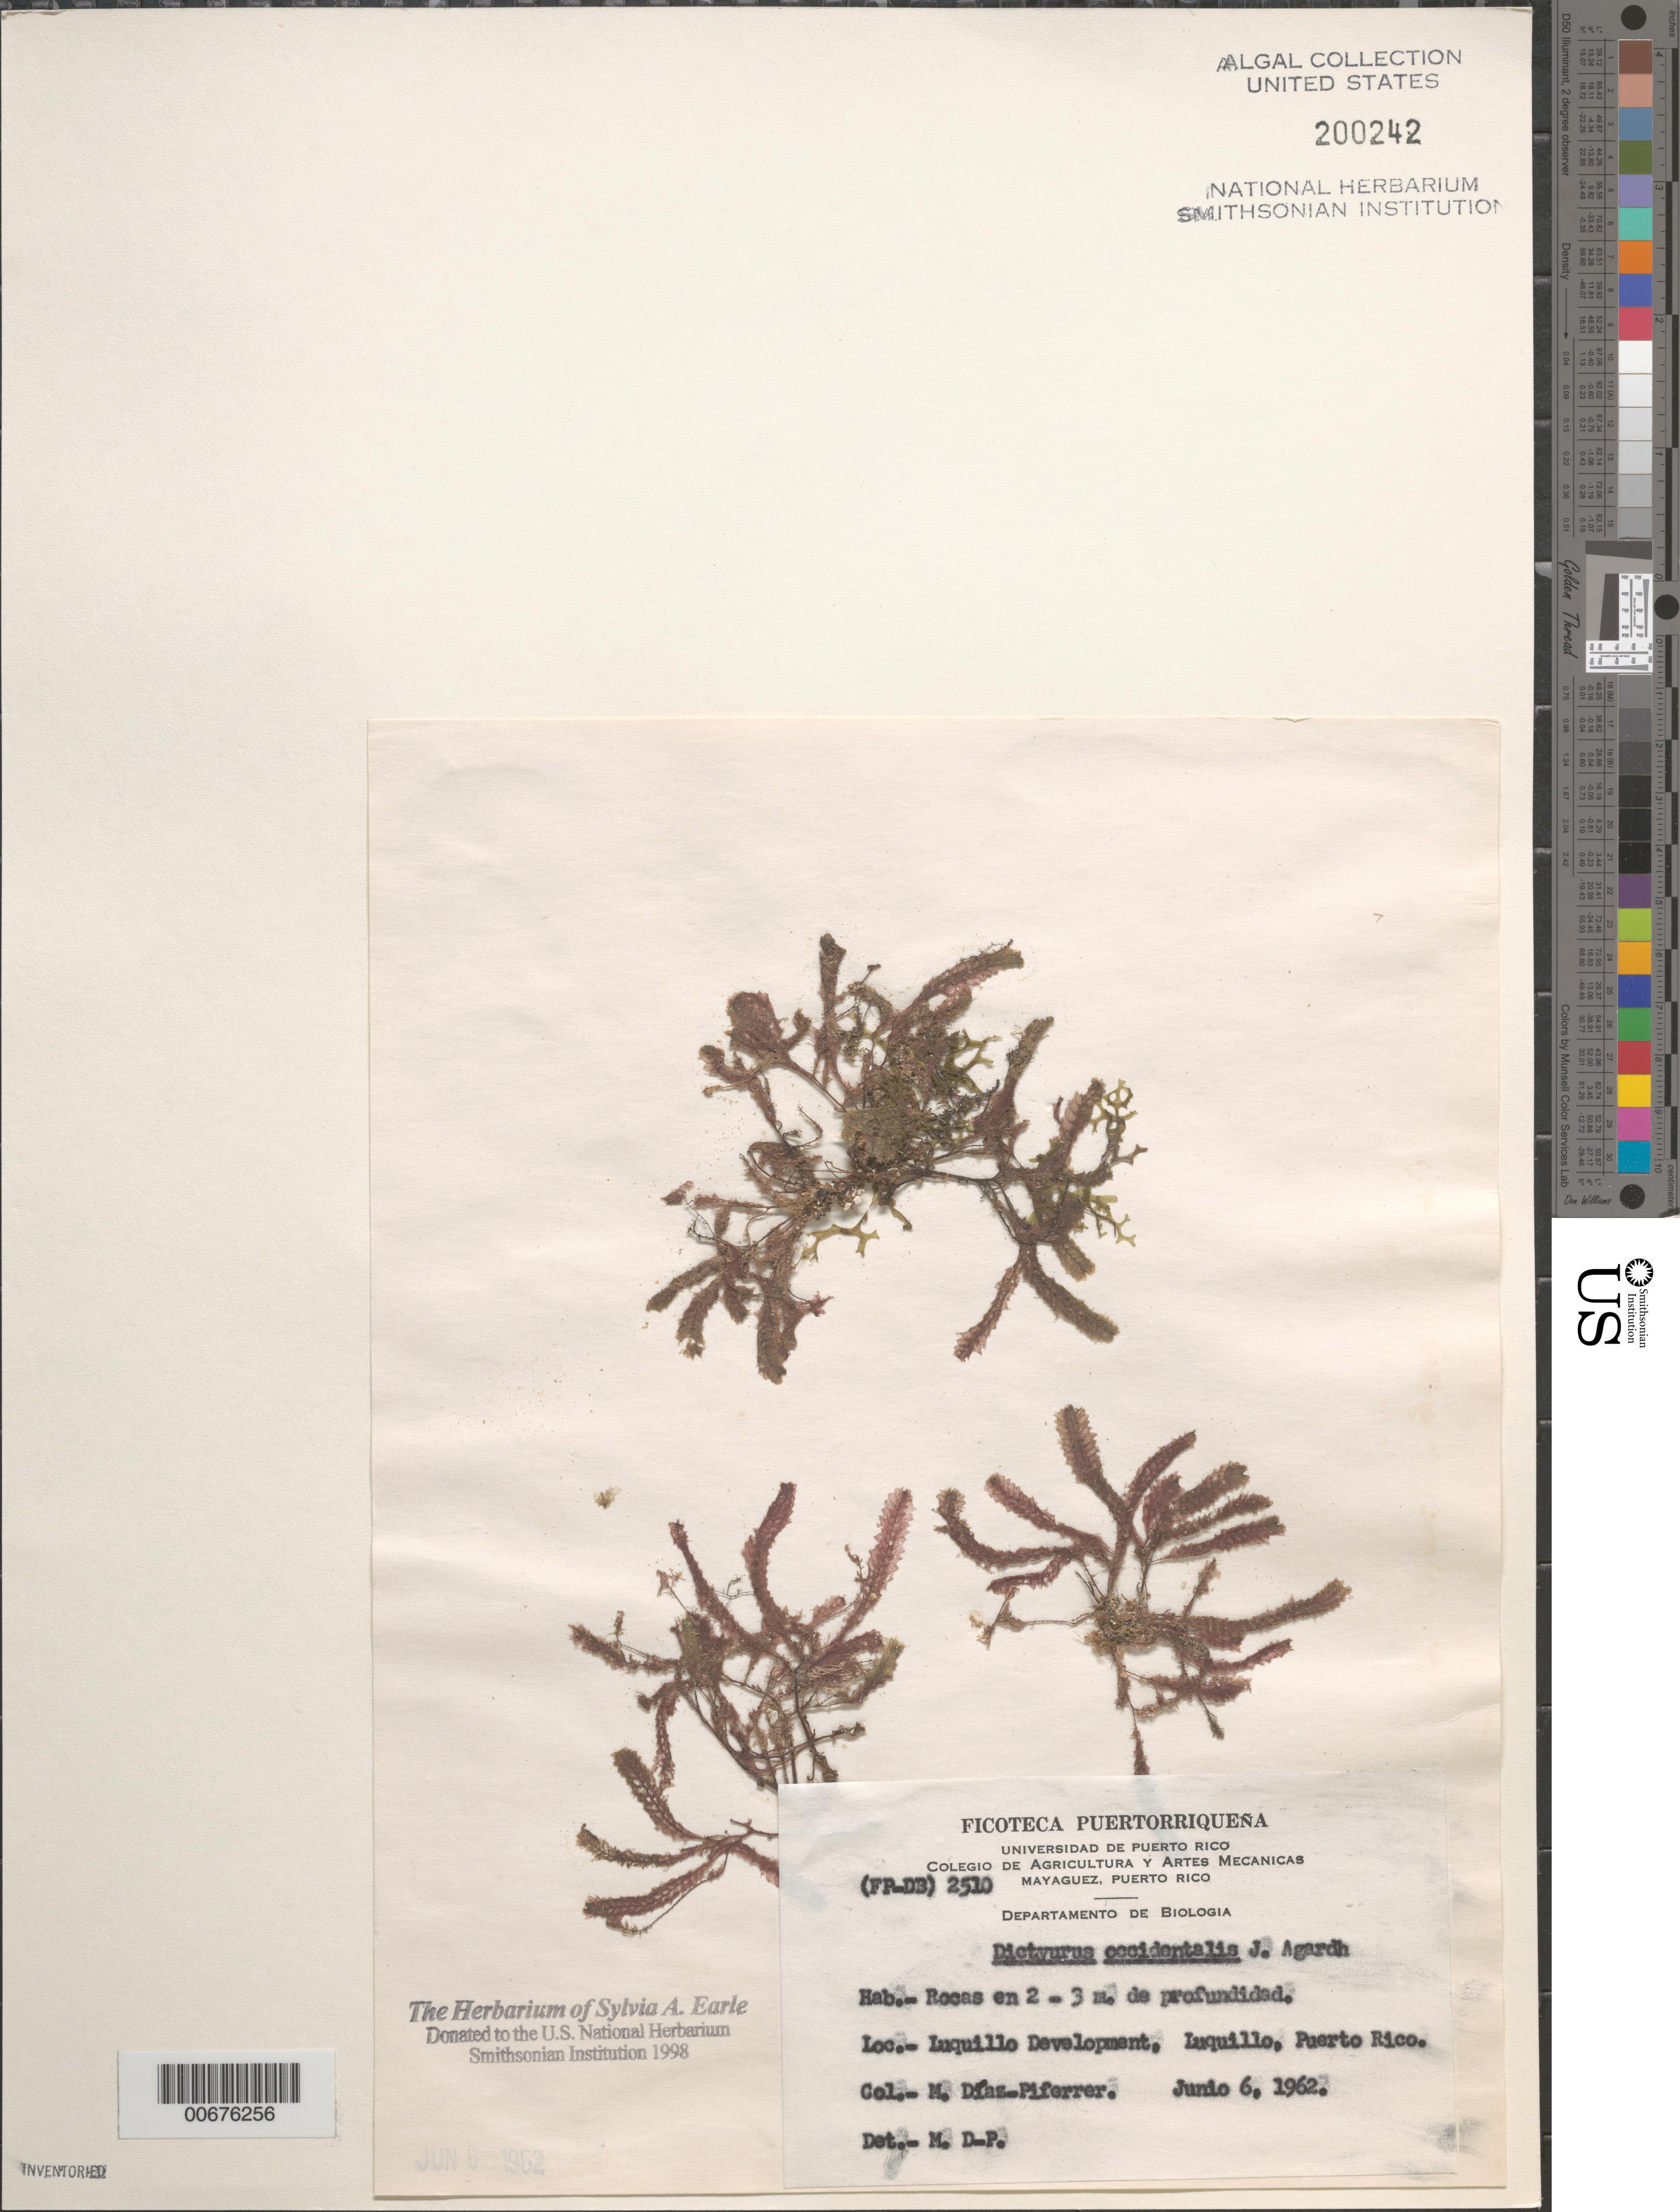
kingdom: Plantae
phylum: Rhodophyta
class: Florideophyceae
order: Ceramiales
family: Dasyaceae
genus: Dictyurus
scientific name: Dictyurus occidentalis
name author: J. Agardh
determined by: Diaz-Piferrer, M.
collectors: M. Diaz-Piferrer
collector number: (fp-db) 2510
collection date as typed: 06 Jun 1962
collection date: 1962-06-06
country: Puerto Rico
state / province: Luquillo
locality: Luquillo Development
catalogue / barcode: US 200242